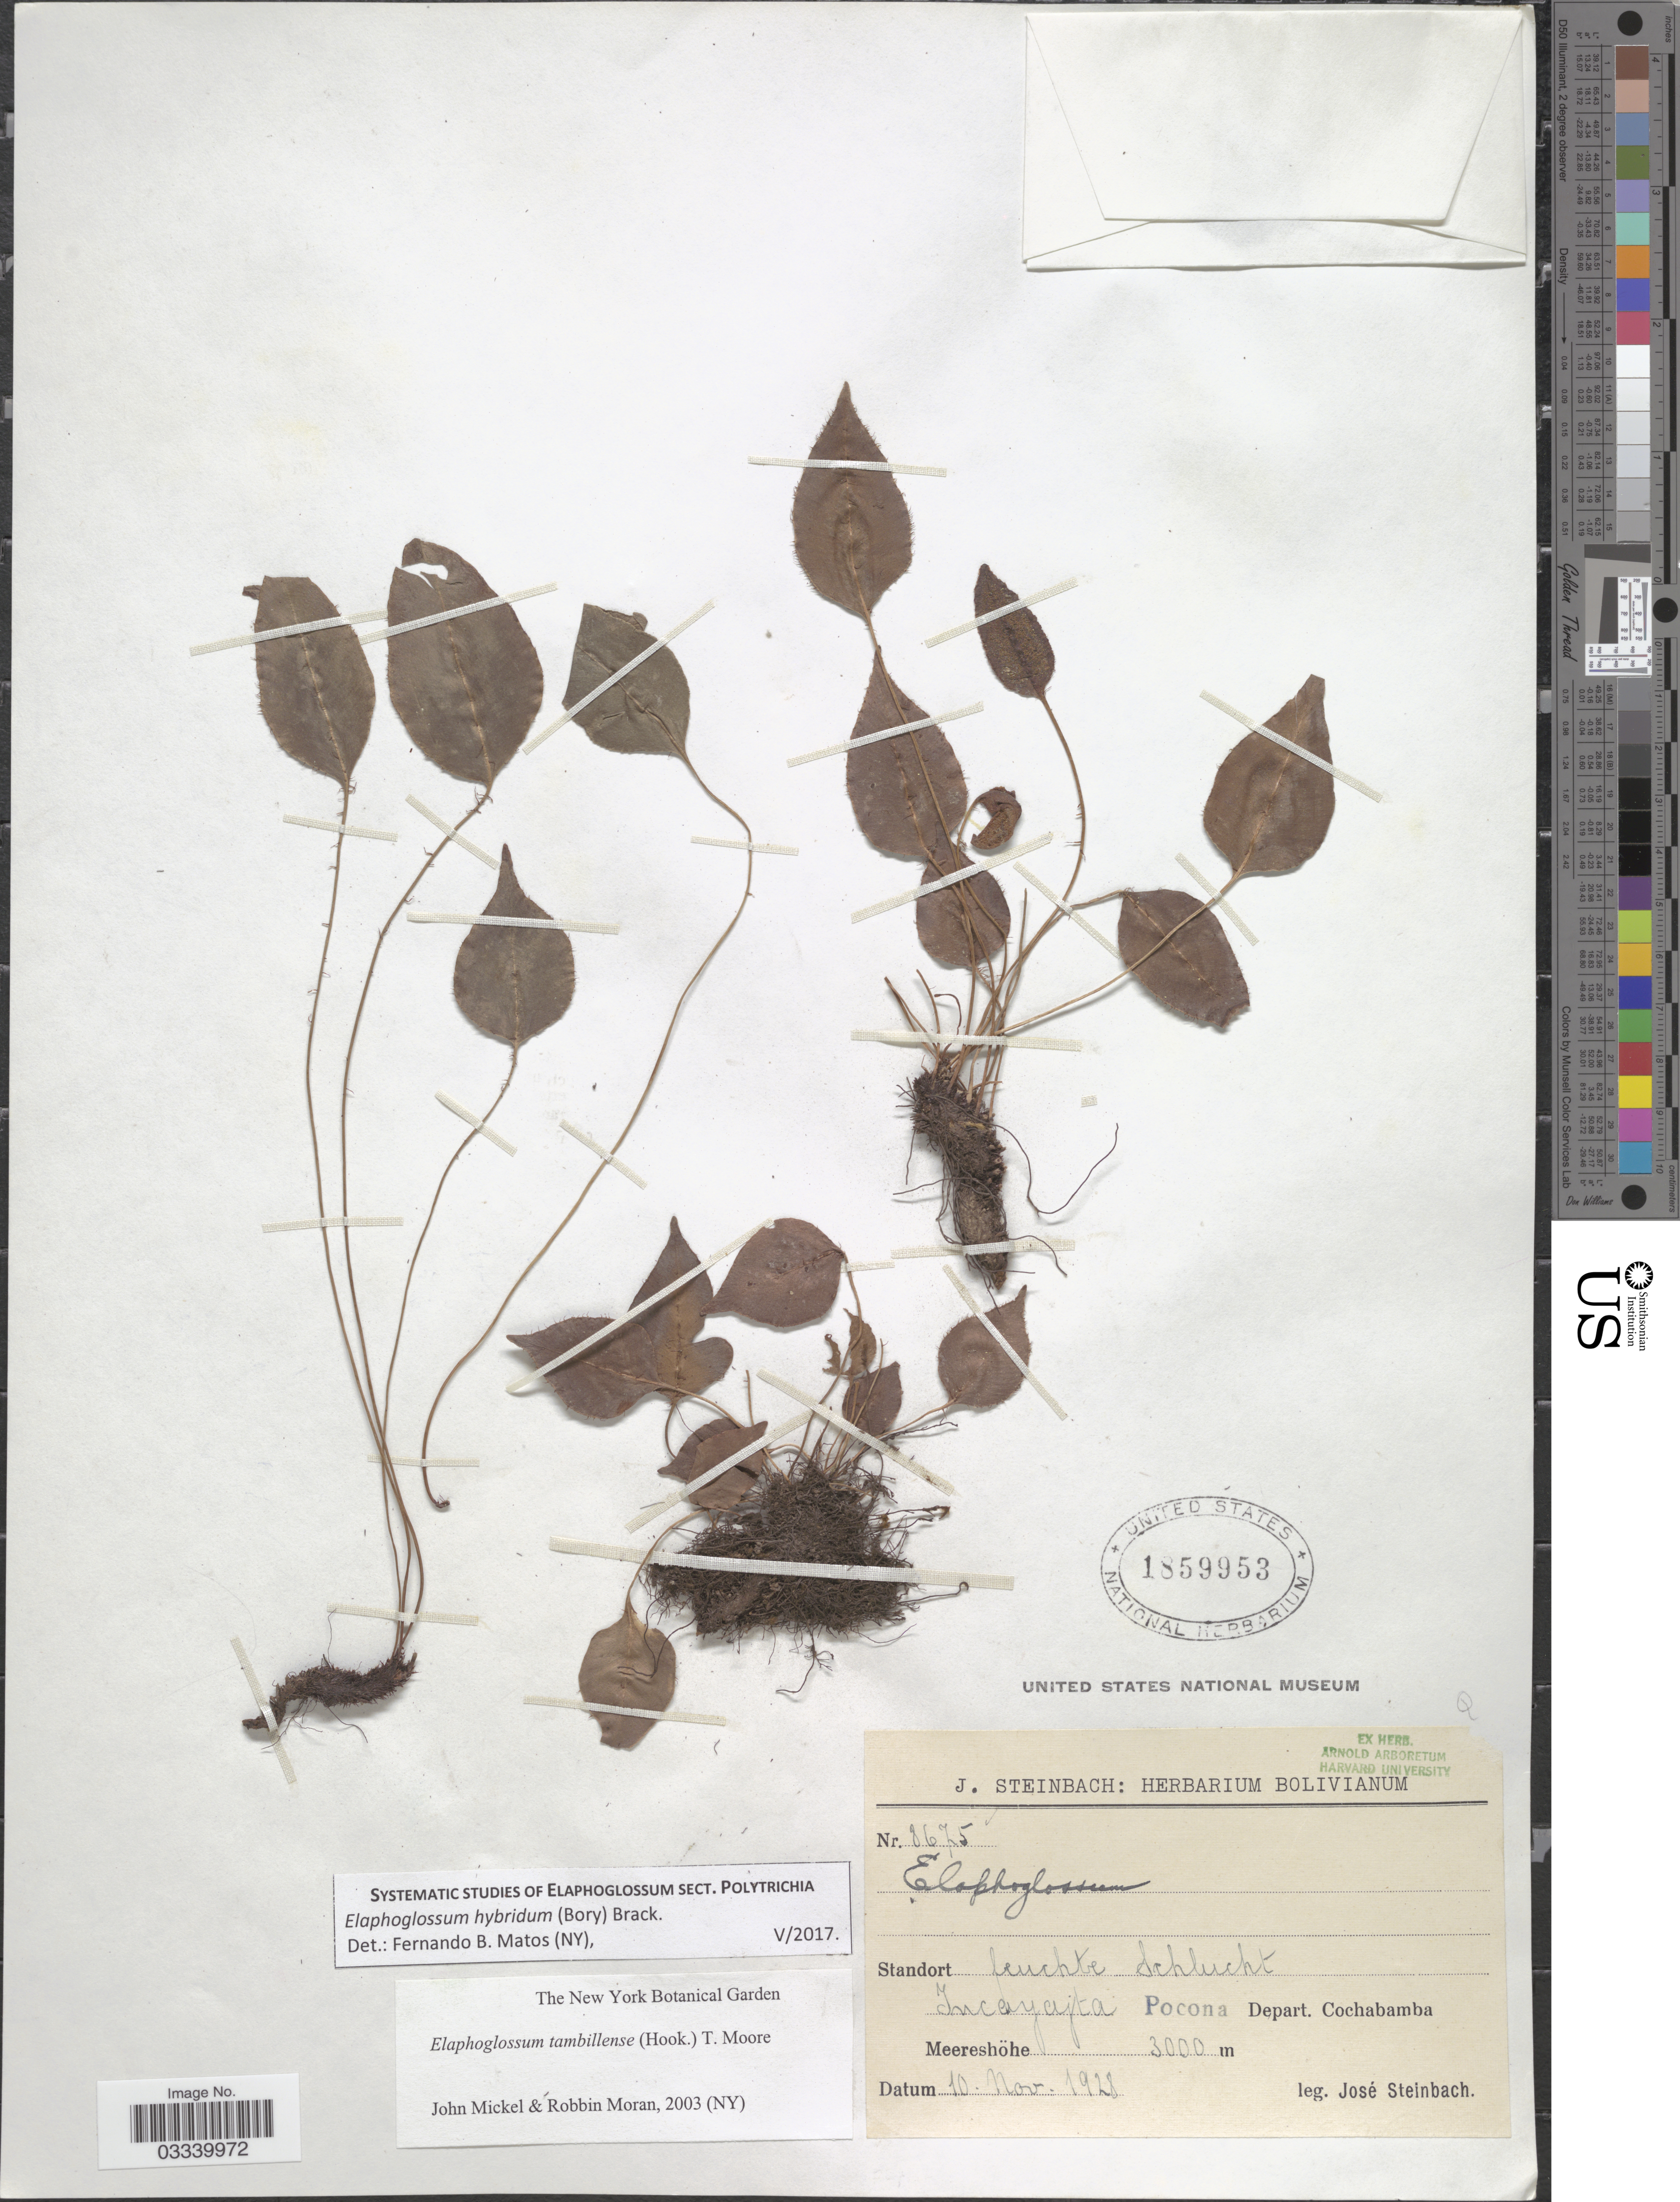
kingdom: Plantae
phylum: Tracheophyta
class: Polypodiopsida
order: Polypodiales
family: Dryopteridaceae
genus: Elaphoglossum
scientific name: Elaphoglossum hybridum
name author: (Bory) T. Moore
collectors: J. Steinbach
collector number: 3675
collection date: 1928-11-10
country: Bolivia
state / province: Cochabamba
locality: Incayajta Pocona. Depart. Cochabamba.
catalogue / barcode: US 1859953